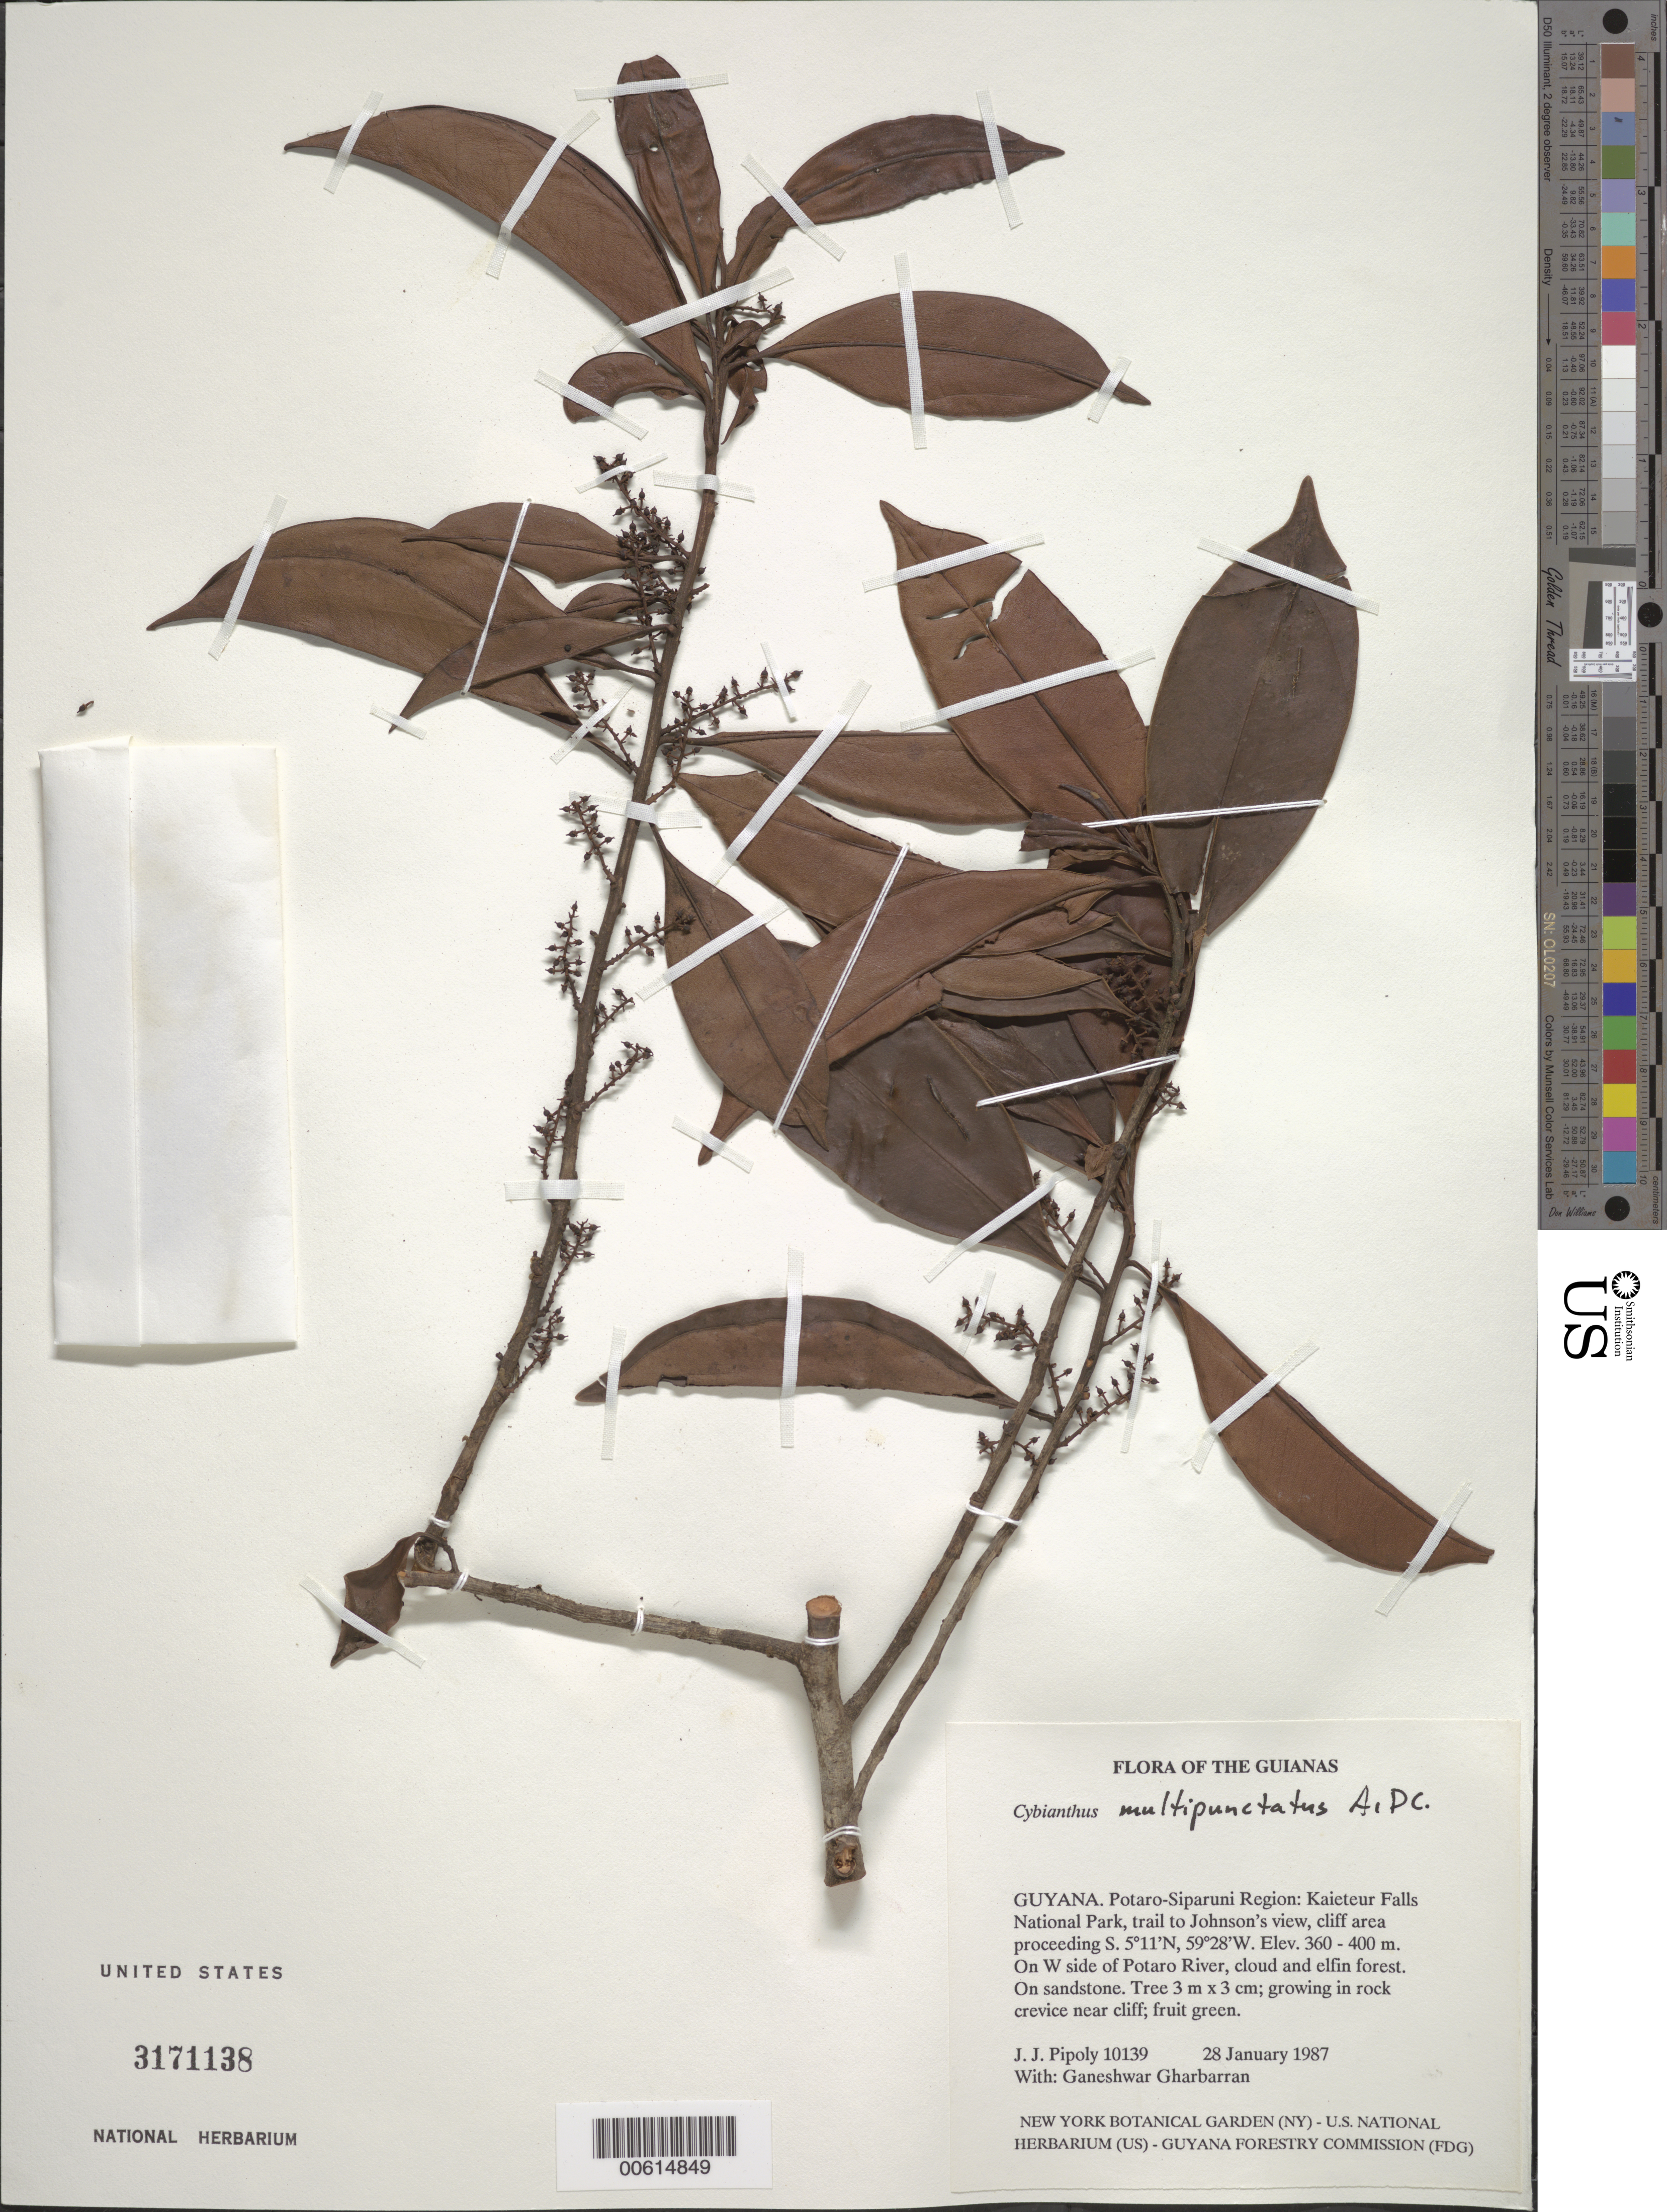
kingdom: Plantae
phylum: Tracheophyta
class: Magnoliopsida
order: Ericales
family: Primulaceae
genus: Cybianthus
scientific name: Cybianthus guyanensis subsp. multipunctatus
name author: (A. DC.) Pipoly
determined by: Pipoly, J. J., III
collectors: J. J. Pipoly & G. Gharbarran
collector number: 10139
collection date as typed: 28 January 1987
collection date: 1987-01-28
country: Guyana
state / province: Potaro-Siparuni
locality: Kaieteur Falls National Park, trail to Johnson's view, cliff area proceeding S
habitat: On W side of Potaro River, cloud and elfin forest. On sandstone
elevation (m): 360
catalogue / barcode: US 3171138